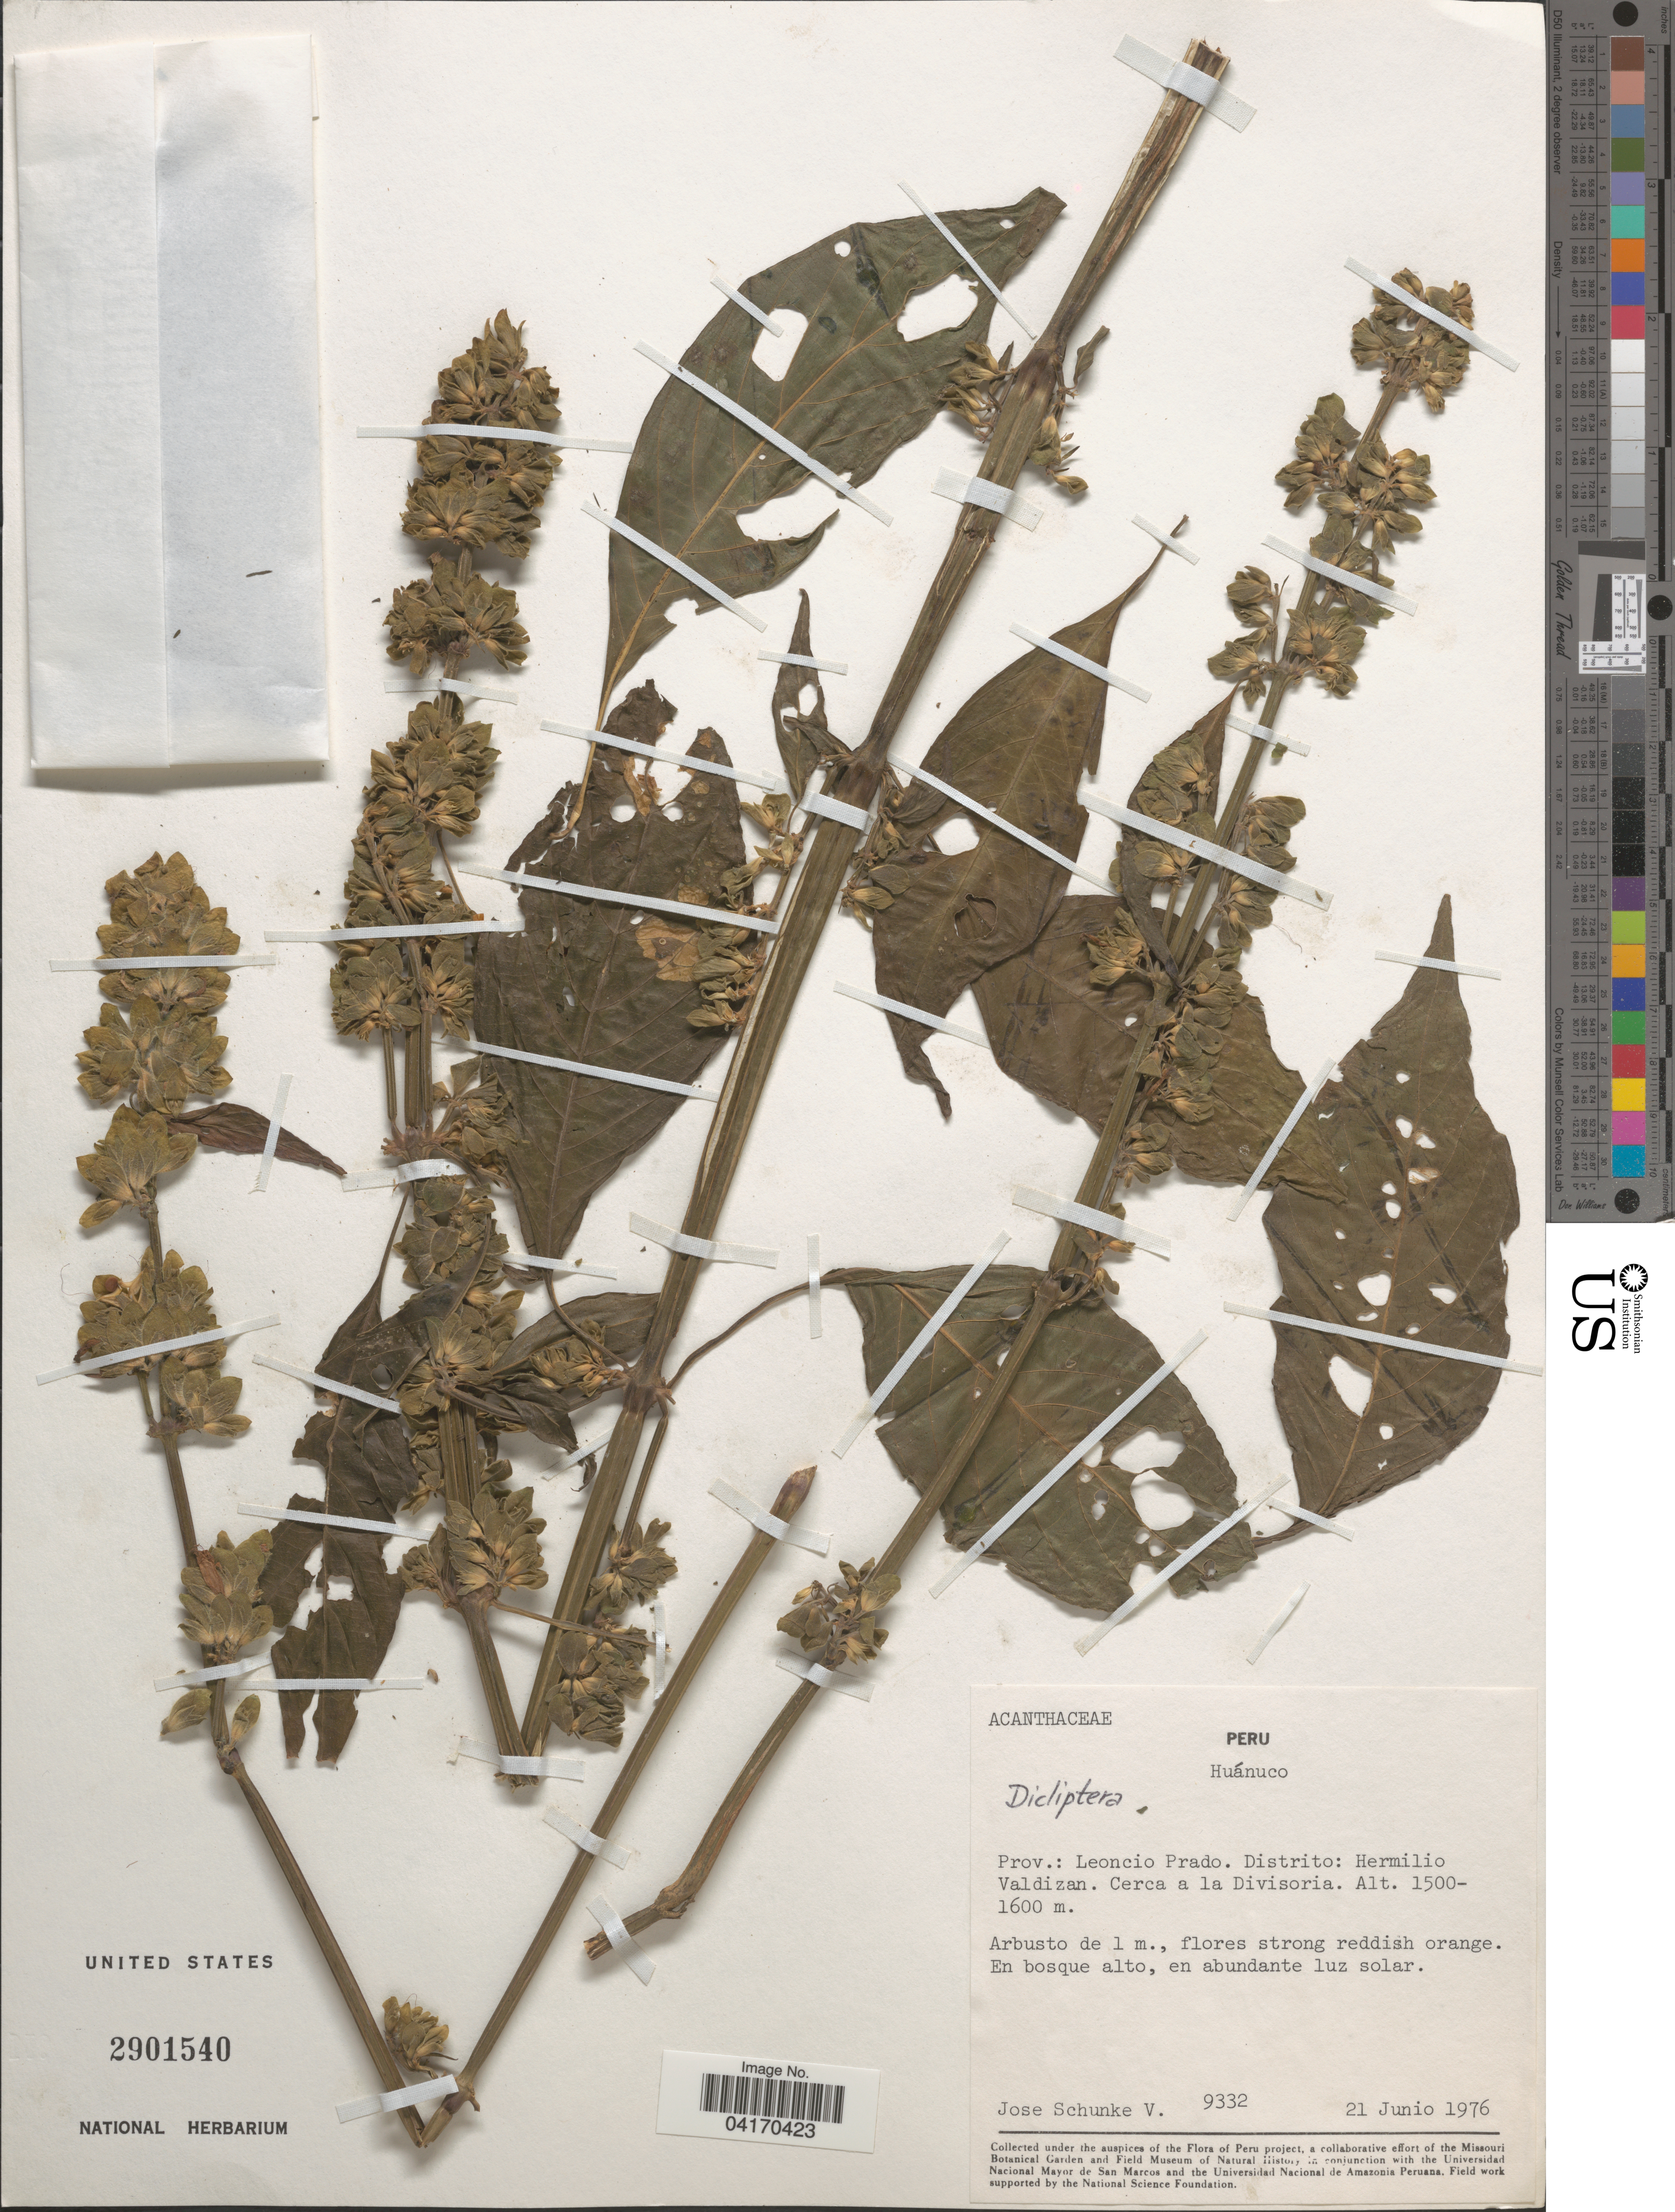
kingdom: Plantae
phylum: Tracheophyta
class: Magnoliopsida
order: Lamiales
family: Acanthaceae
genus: Dicliptera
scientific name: Dicliptera sp.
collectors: J. Schunke Vigo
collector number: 9332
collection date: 1976-06-21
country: Peru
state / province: Huánuco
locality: Prov. Leoncio Prado. Distrito: Hermilio Valdizan. Cerca a la Divisoria.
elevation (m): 1500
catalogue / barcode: US 2901540